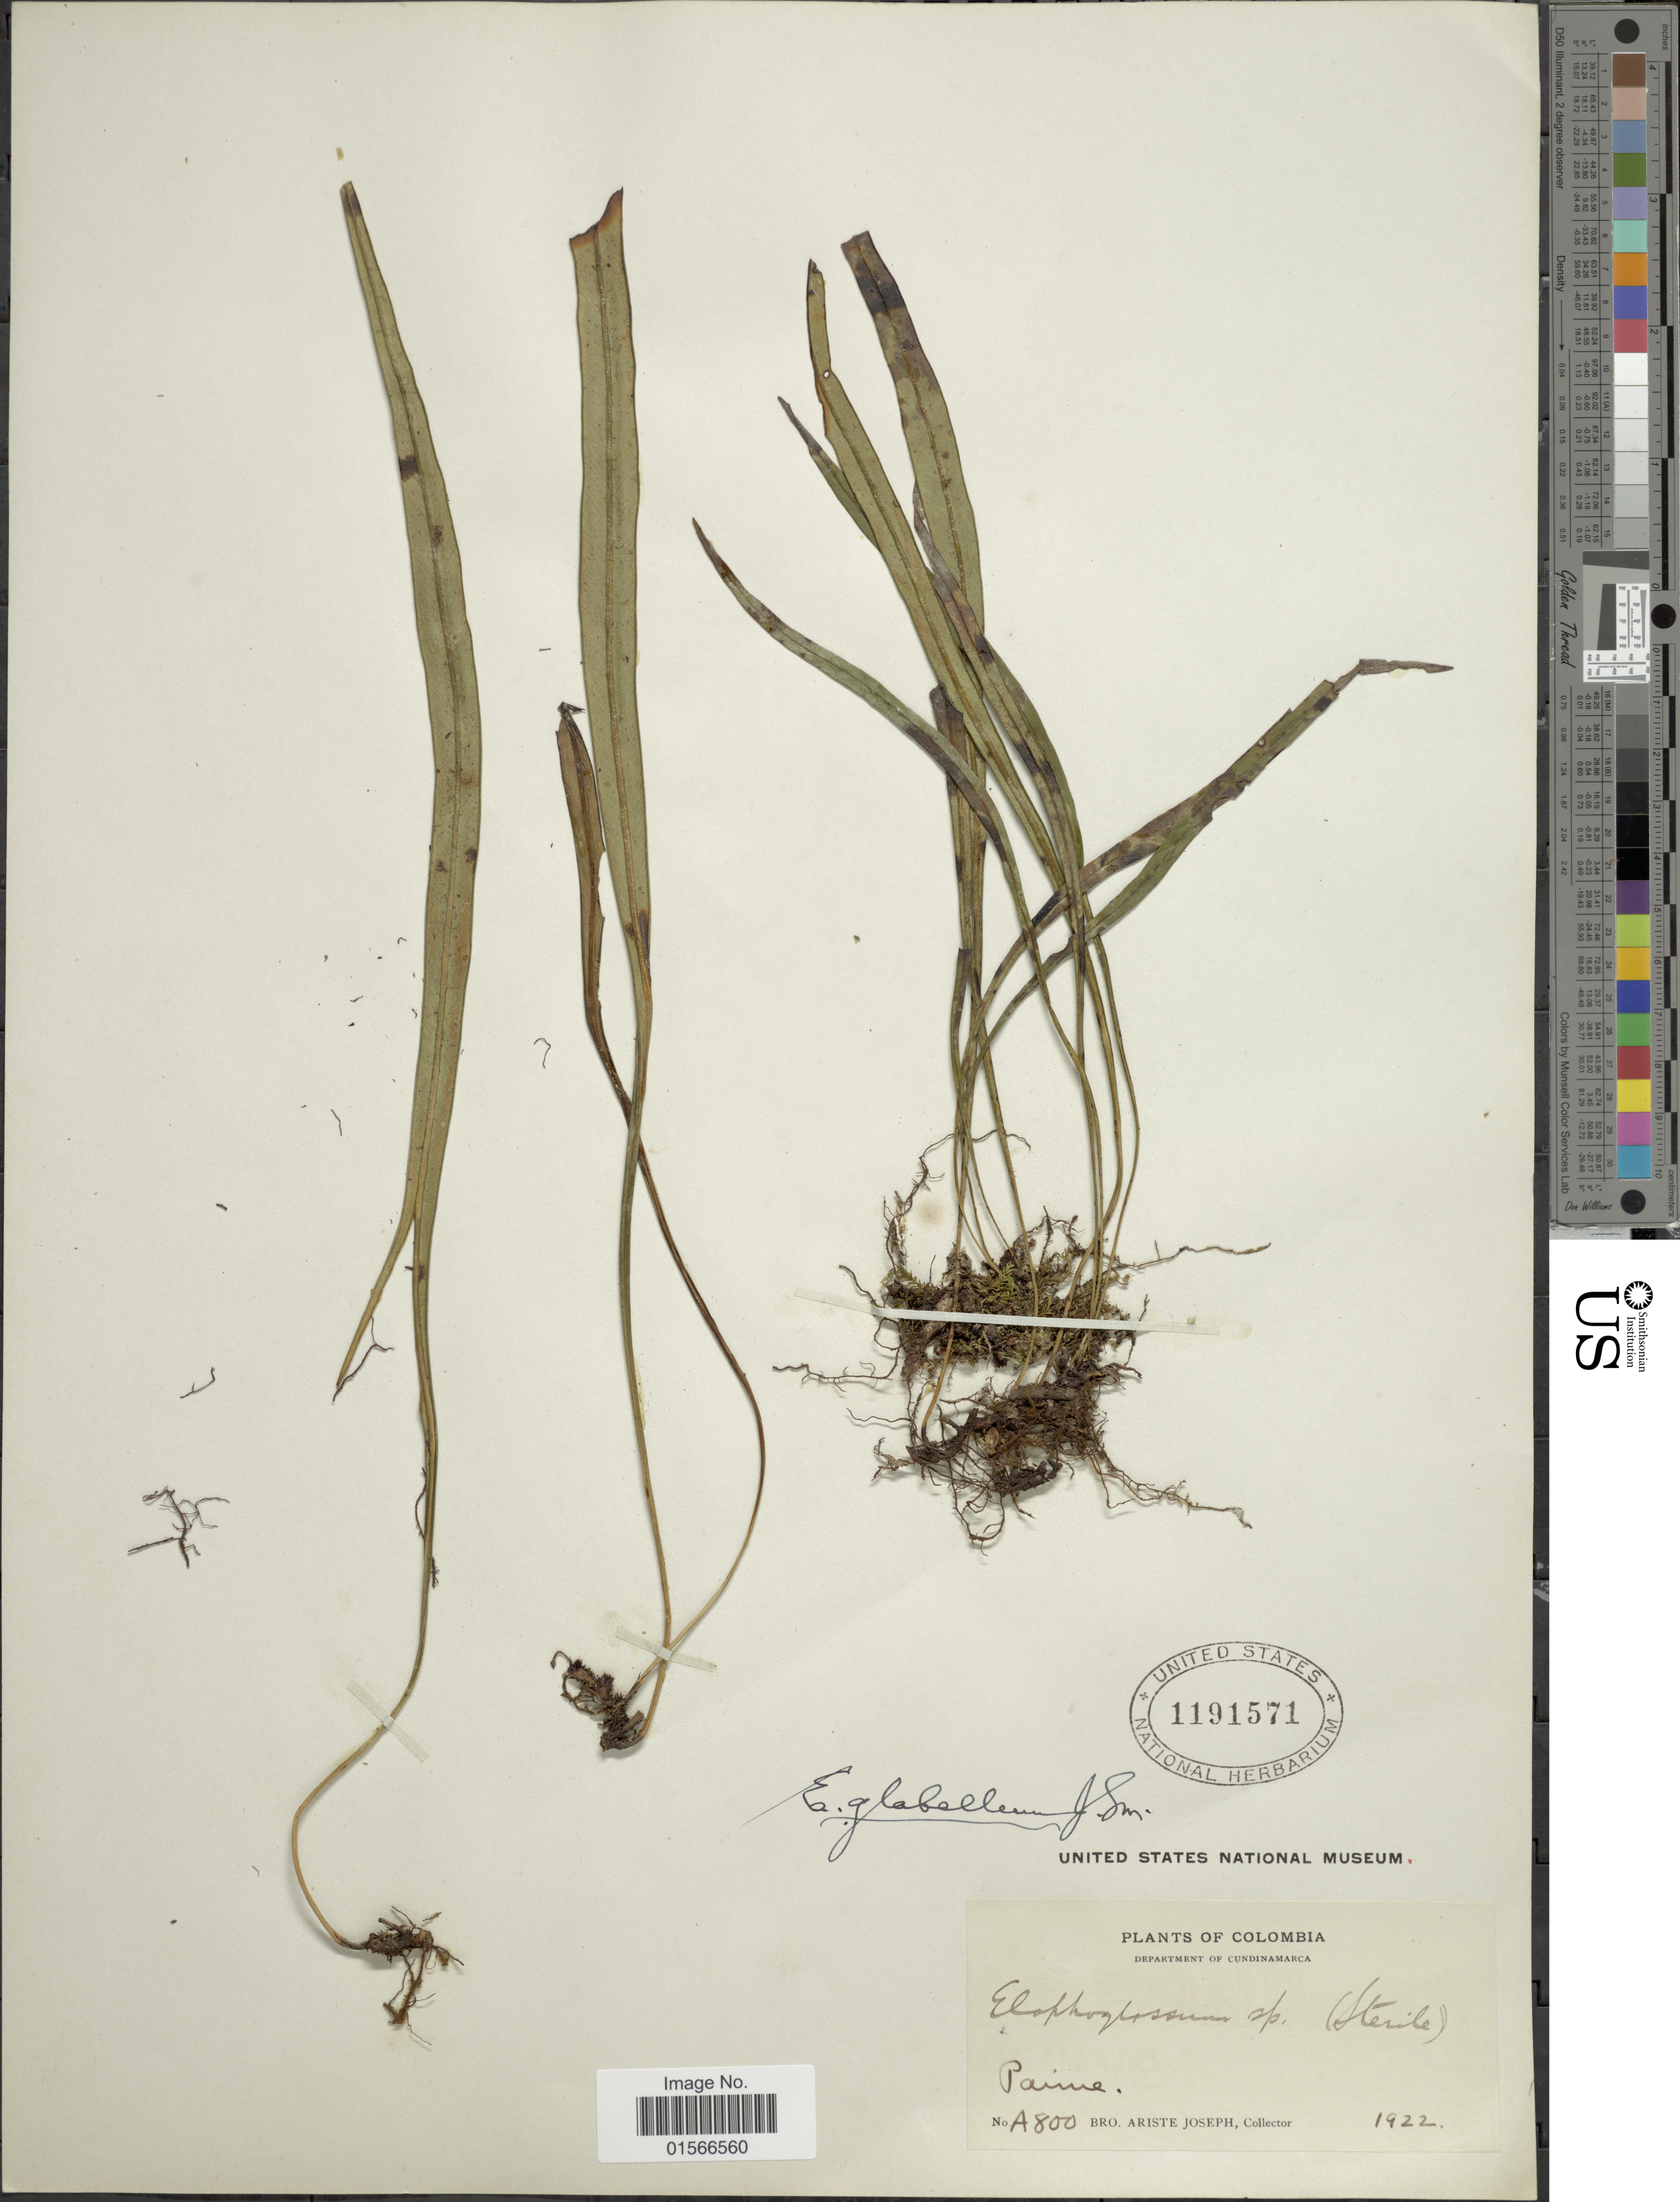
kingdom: Plantae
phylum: Tracheophyta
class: Polypodiopsida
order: Polypodiales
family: Dryopteridaceae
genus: Elaphoglossum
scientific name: Elaphoglossum glabellum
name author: J. Sm.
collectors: Bro. Ariste-Joseph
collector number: A800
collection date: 1922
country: Colombia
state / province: Cundinamarca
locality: Department of Cundinamarca, Paime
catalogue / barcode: US 1191571